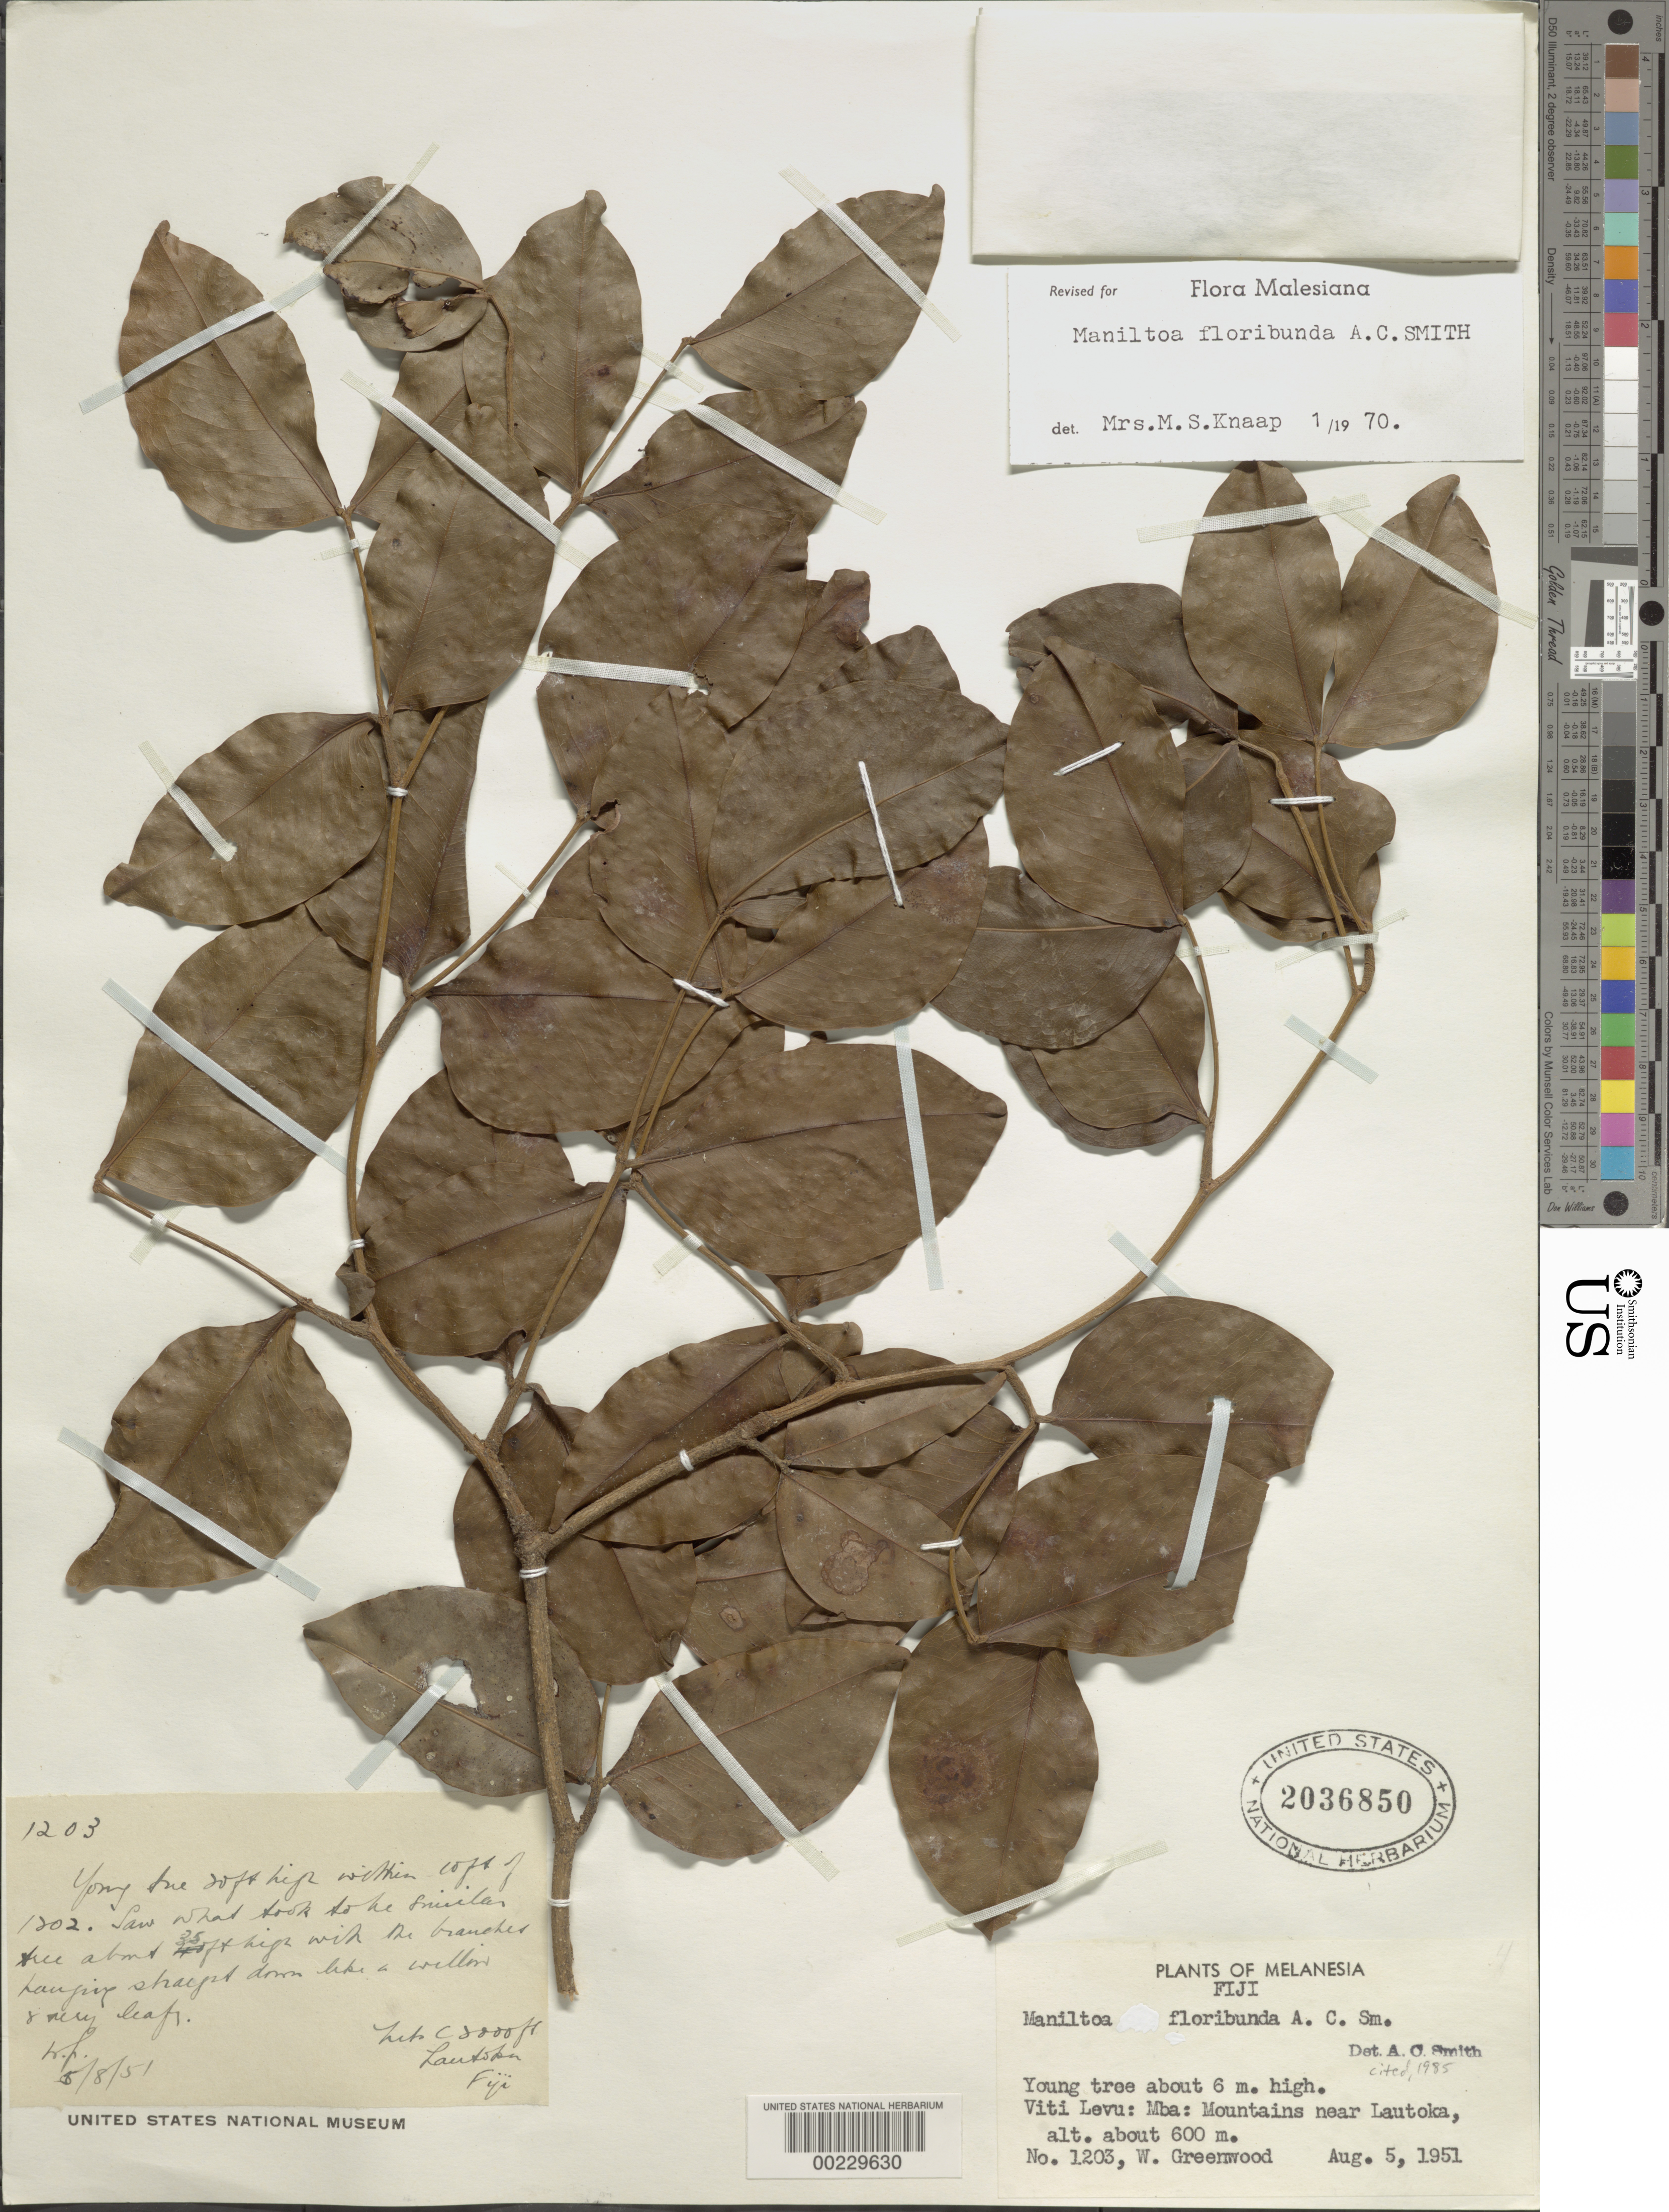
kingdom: Plantae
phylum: Tracheophyta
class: Magnoliopsida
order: Fabales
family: Fabaceae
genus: Maniltoa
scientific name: Maniltoa floribunda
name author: A.C. Sm.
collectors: W. Greenwood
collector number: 1203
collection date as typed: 05 Aug 1951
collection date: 1951-08-05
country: Fiji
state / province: Western Division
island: Viti Levu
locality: Mba Prov.: mountains near lautoka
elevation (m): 600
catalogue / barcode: US 2036850